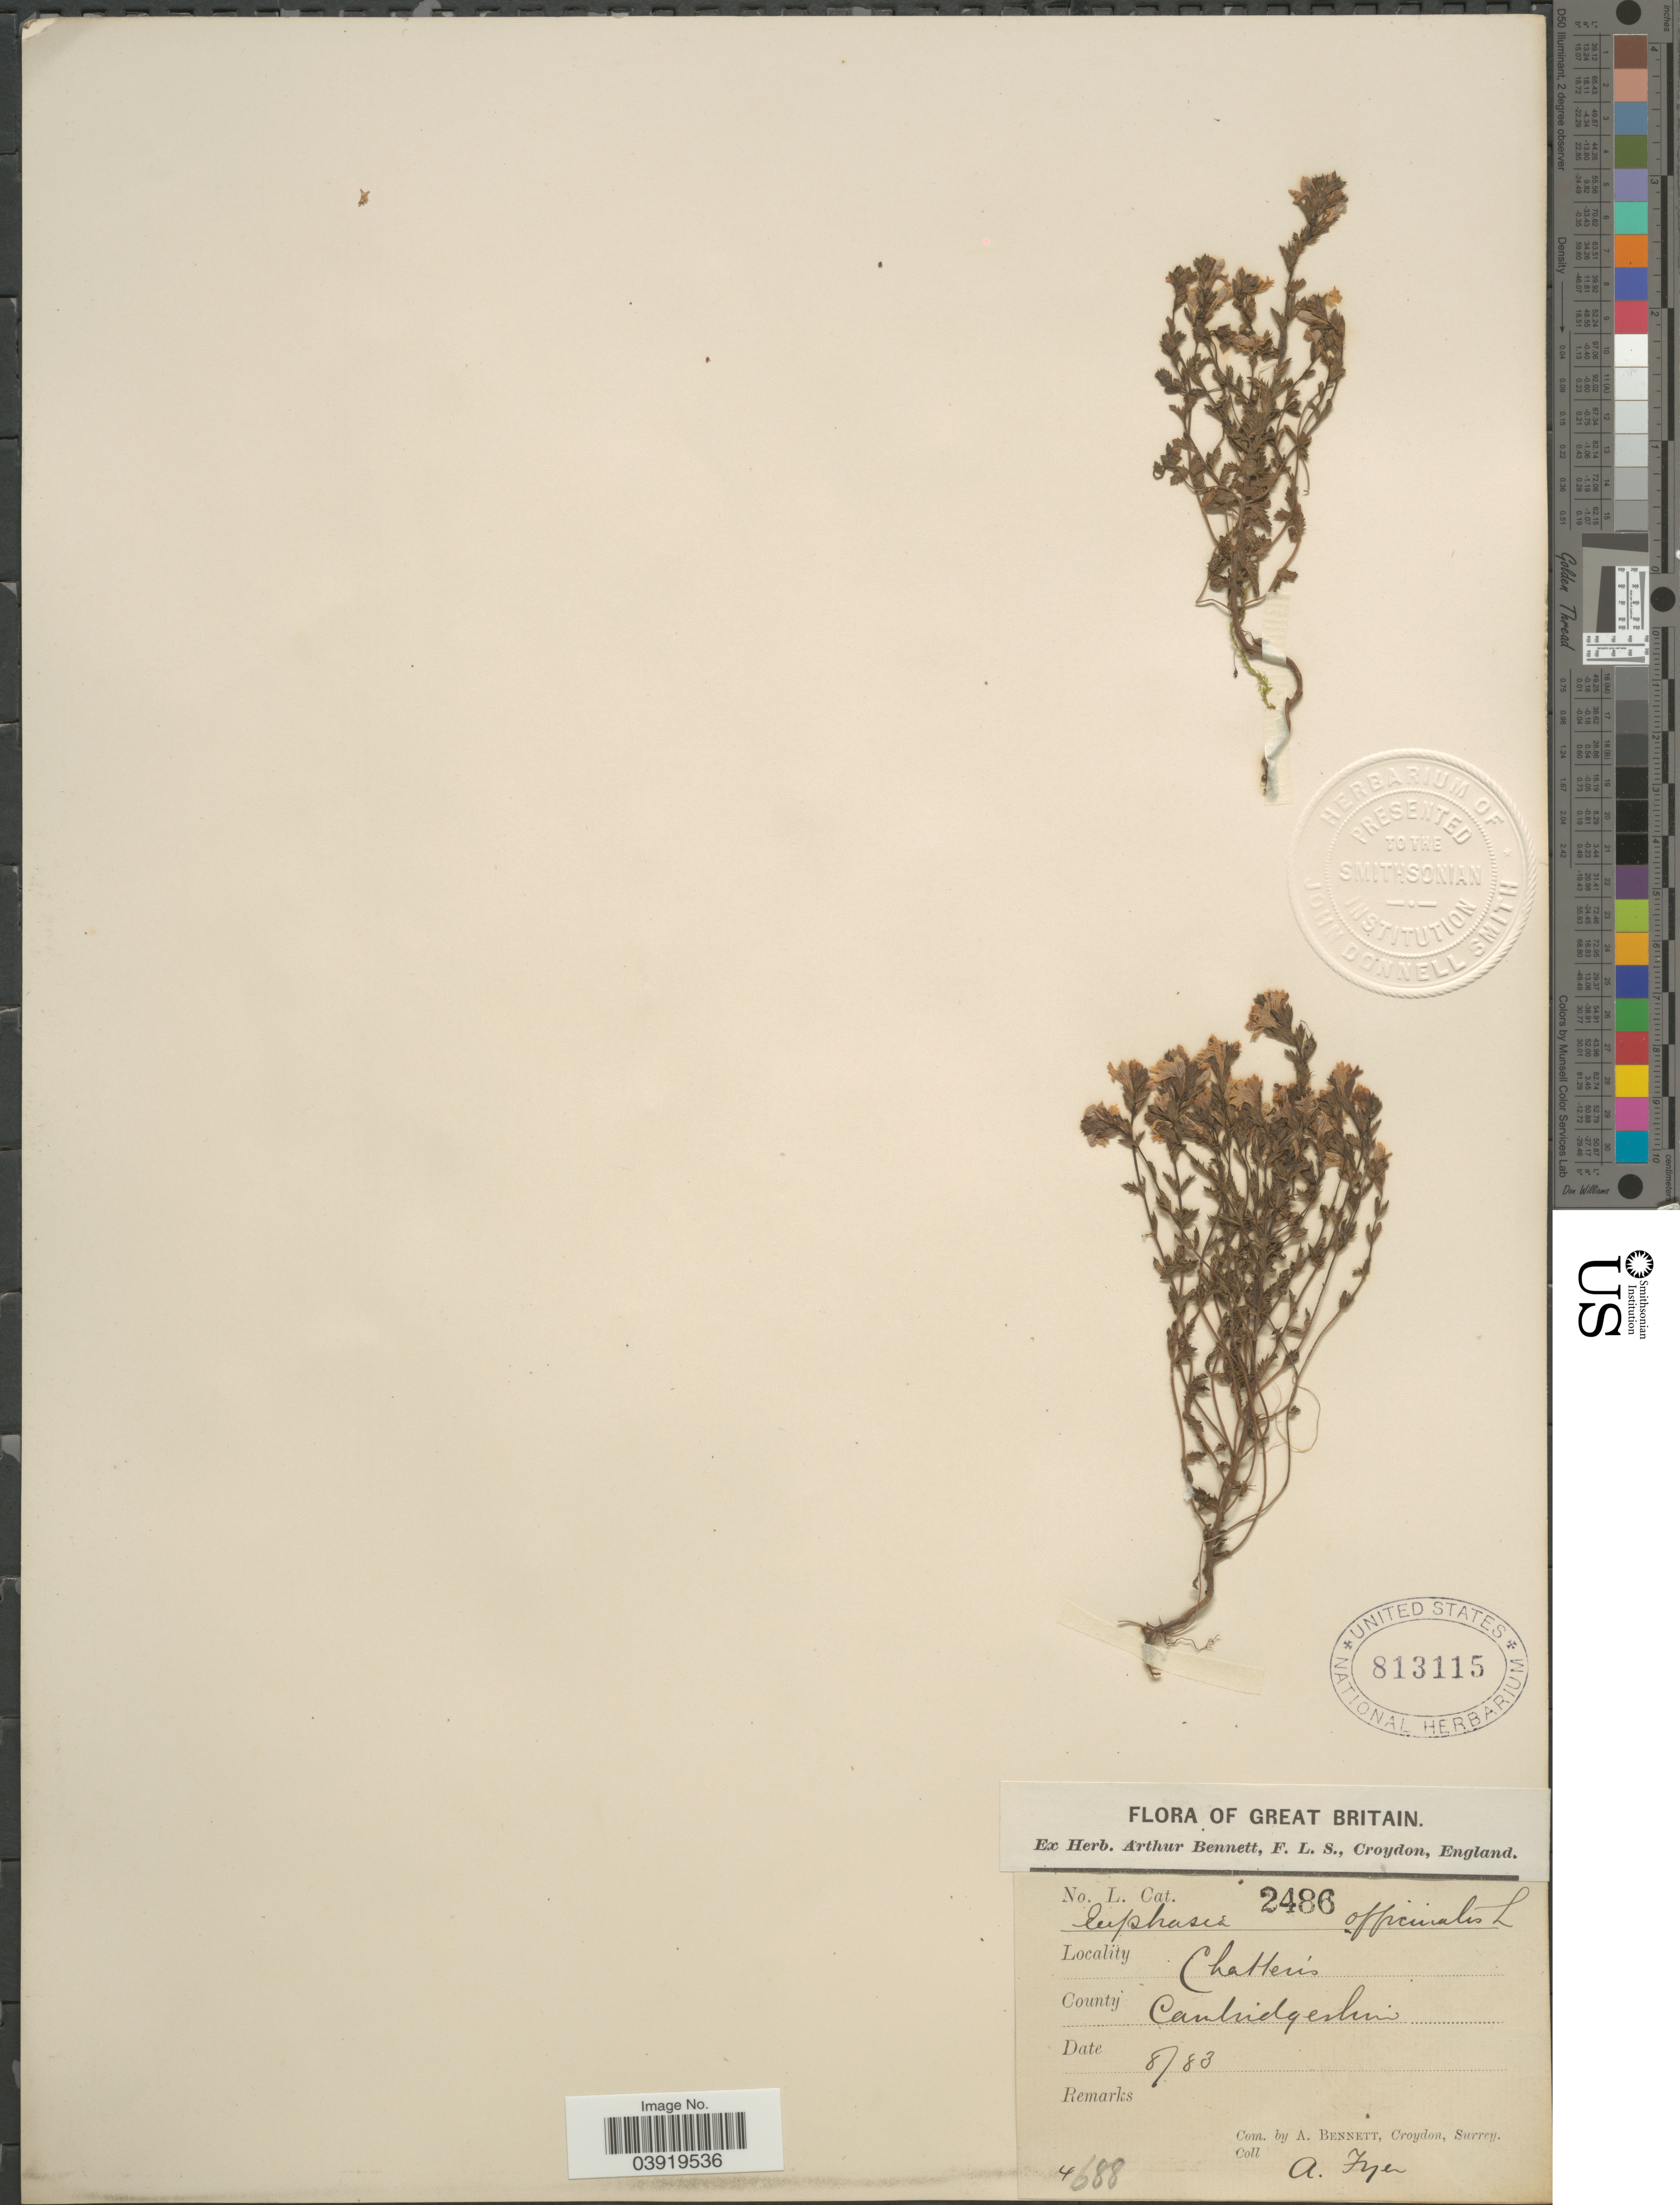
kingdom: Plantae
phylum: Tracheophyta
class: Magnoliopsida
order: Lamiales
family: Orobanchaceae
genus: Euphrasia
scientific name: Euphrasia officinalis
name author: L.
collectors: A. Fyer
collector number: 4688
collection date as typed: Transcribed d/m/y: /8/83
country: United Kingdom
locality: Great Britain. Chatteris. County Cambridgeshire.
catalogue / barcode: US 813115